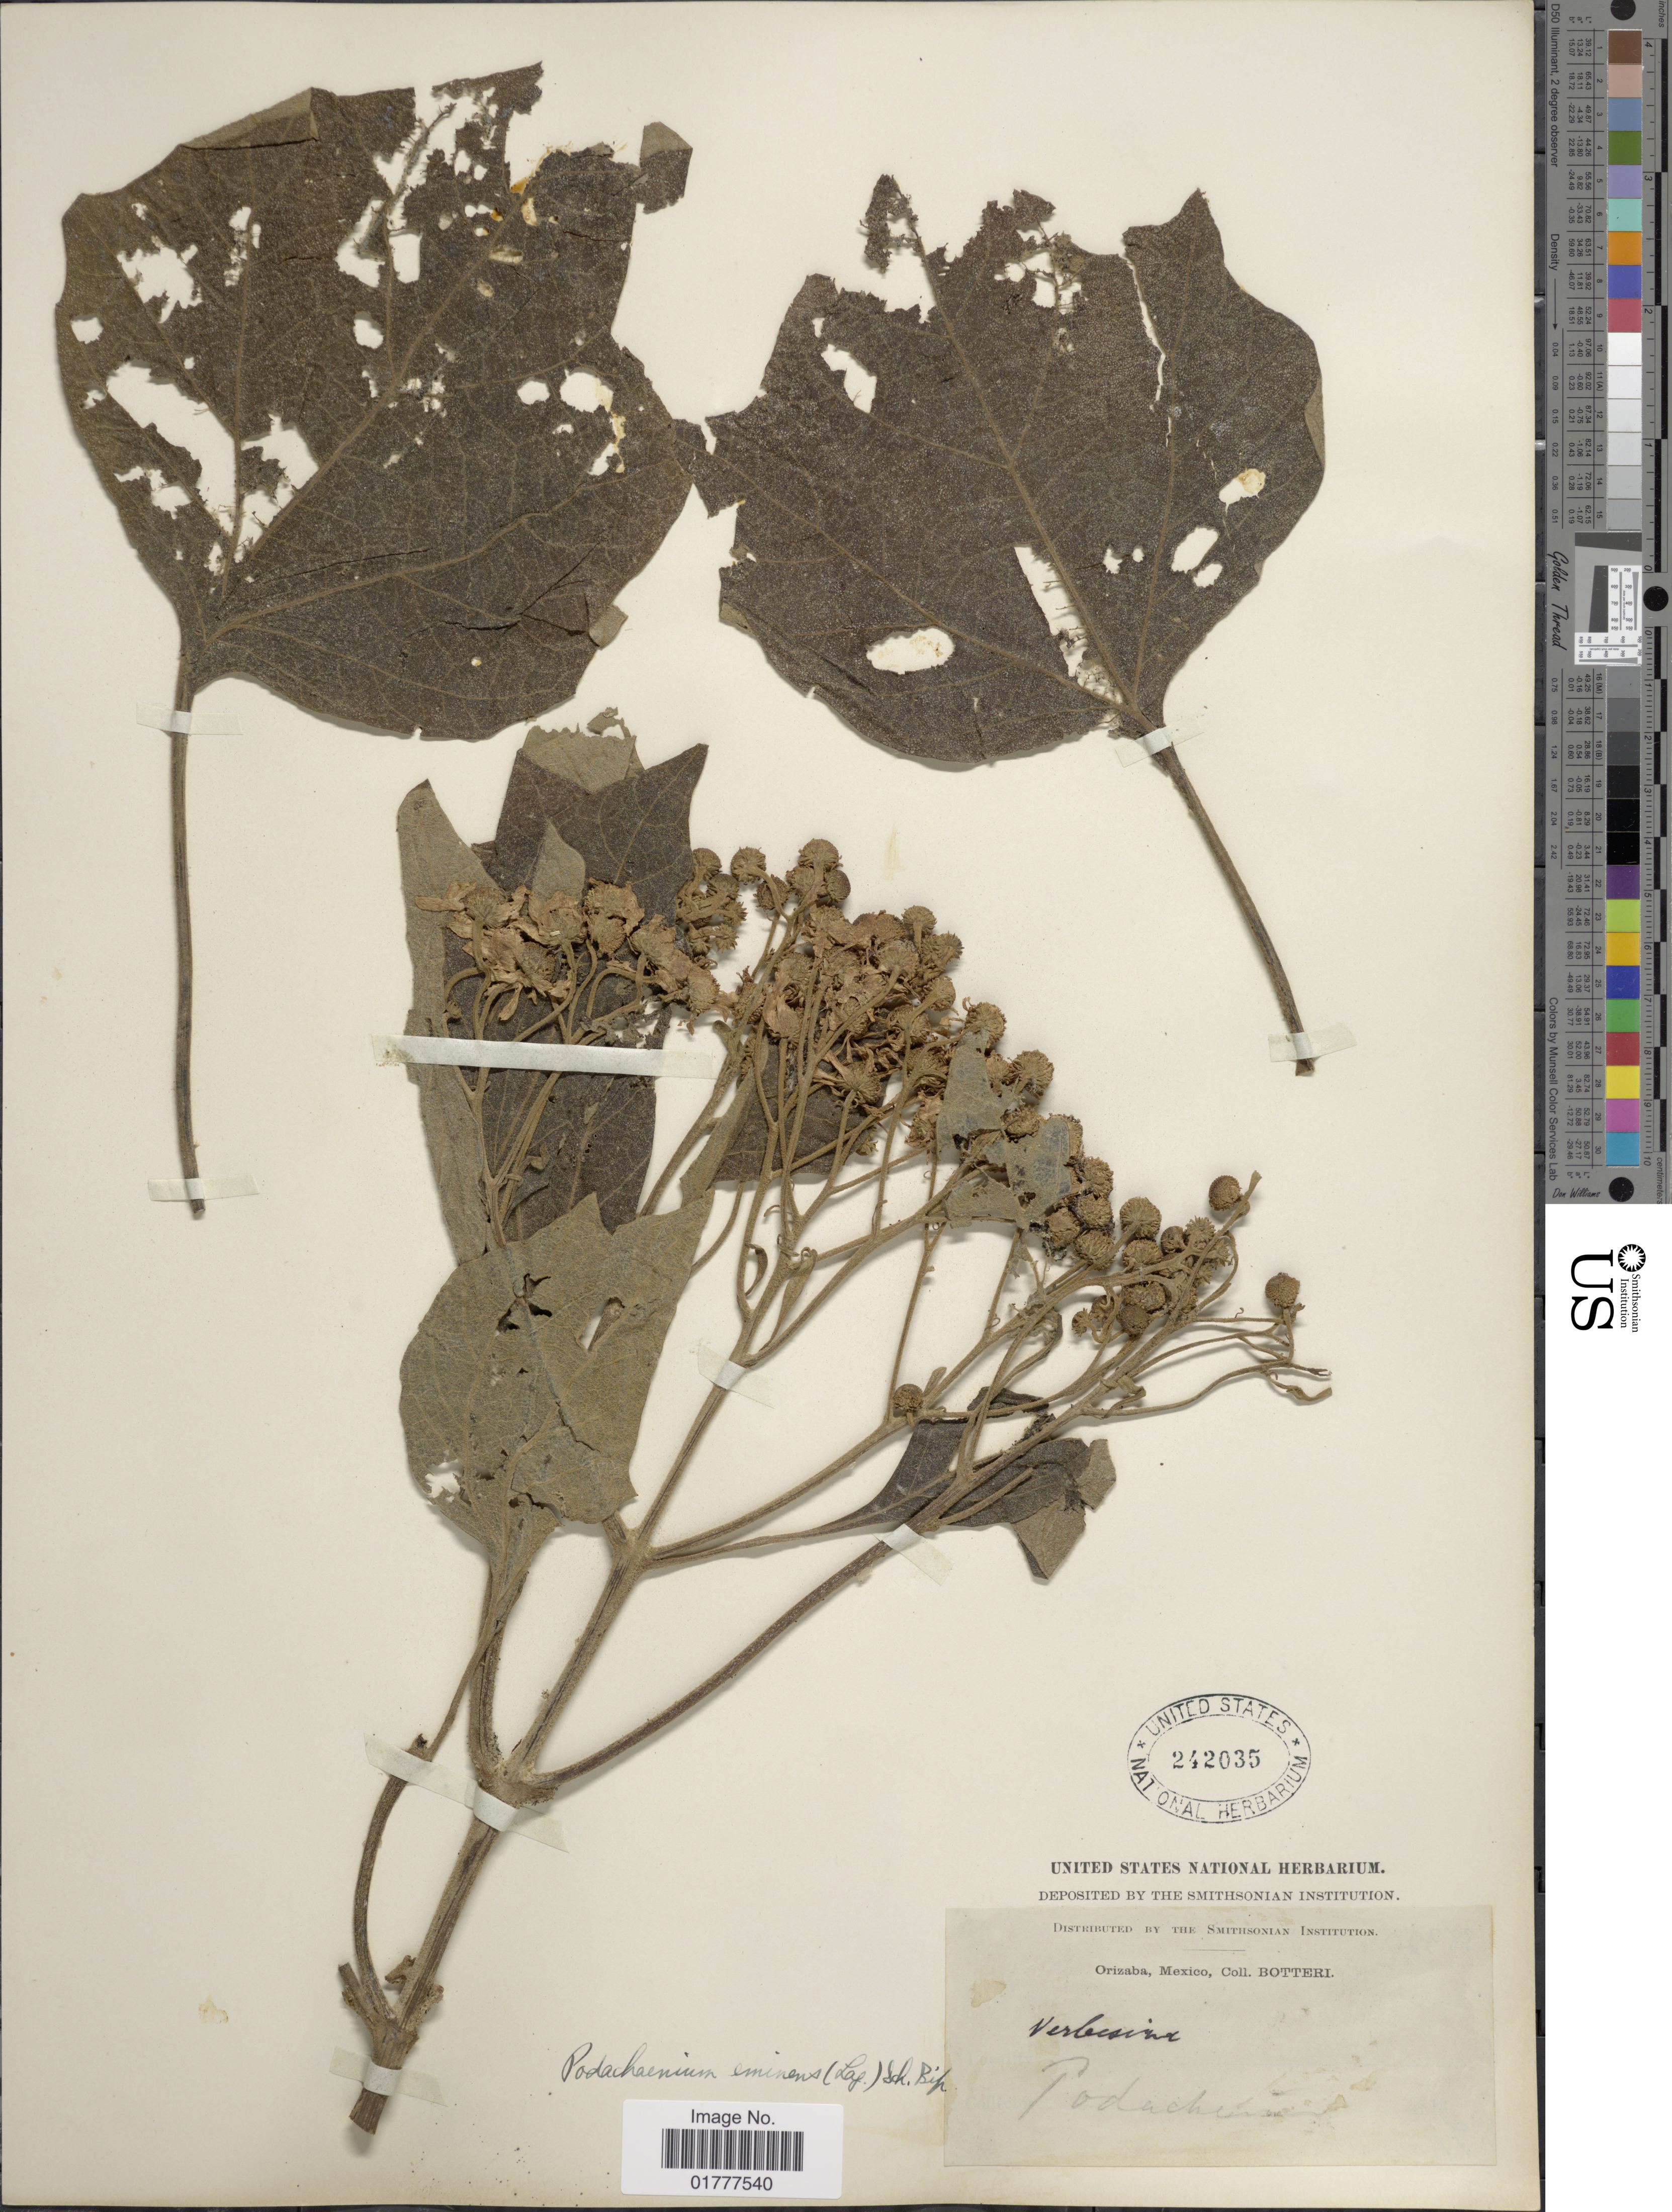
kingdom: Plantae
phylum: Tracheophyta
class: Magnoliopsida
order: Asterales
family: Asteraceae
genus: Podachaenium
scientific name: Podachaenium eminens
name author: (Lag.) Sch. Bip. ex Sch. Bip.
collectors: M. Botteri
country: Mexico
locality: Orizaba.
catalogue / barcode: US 242035